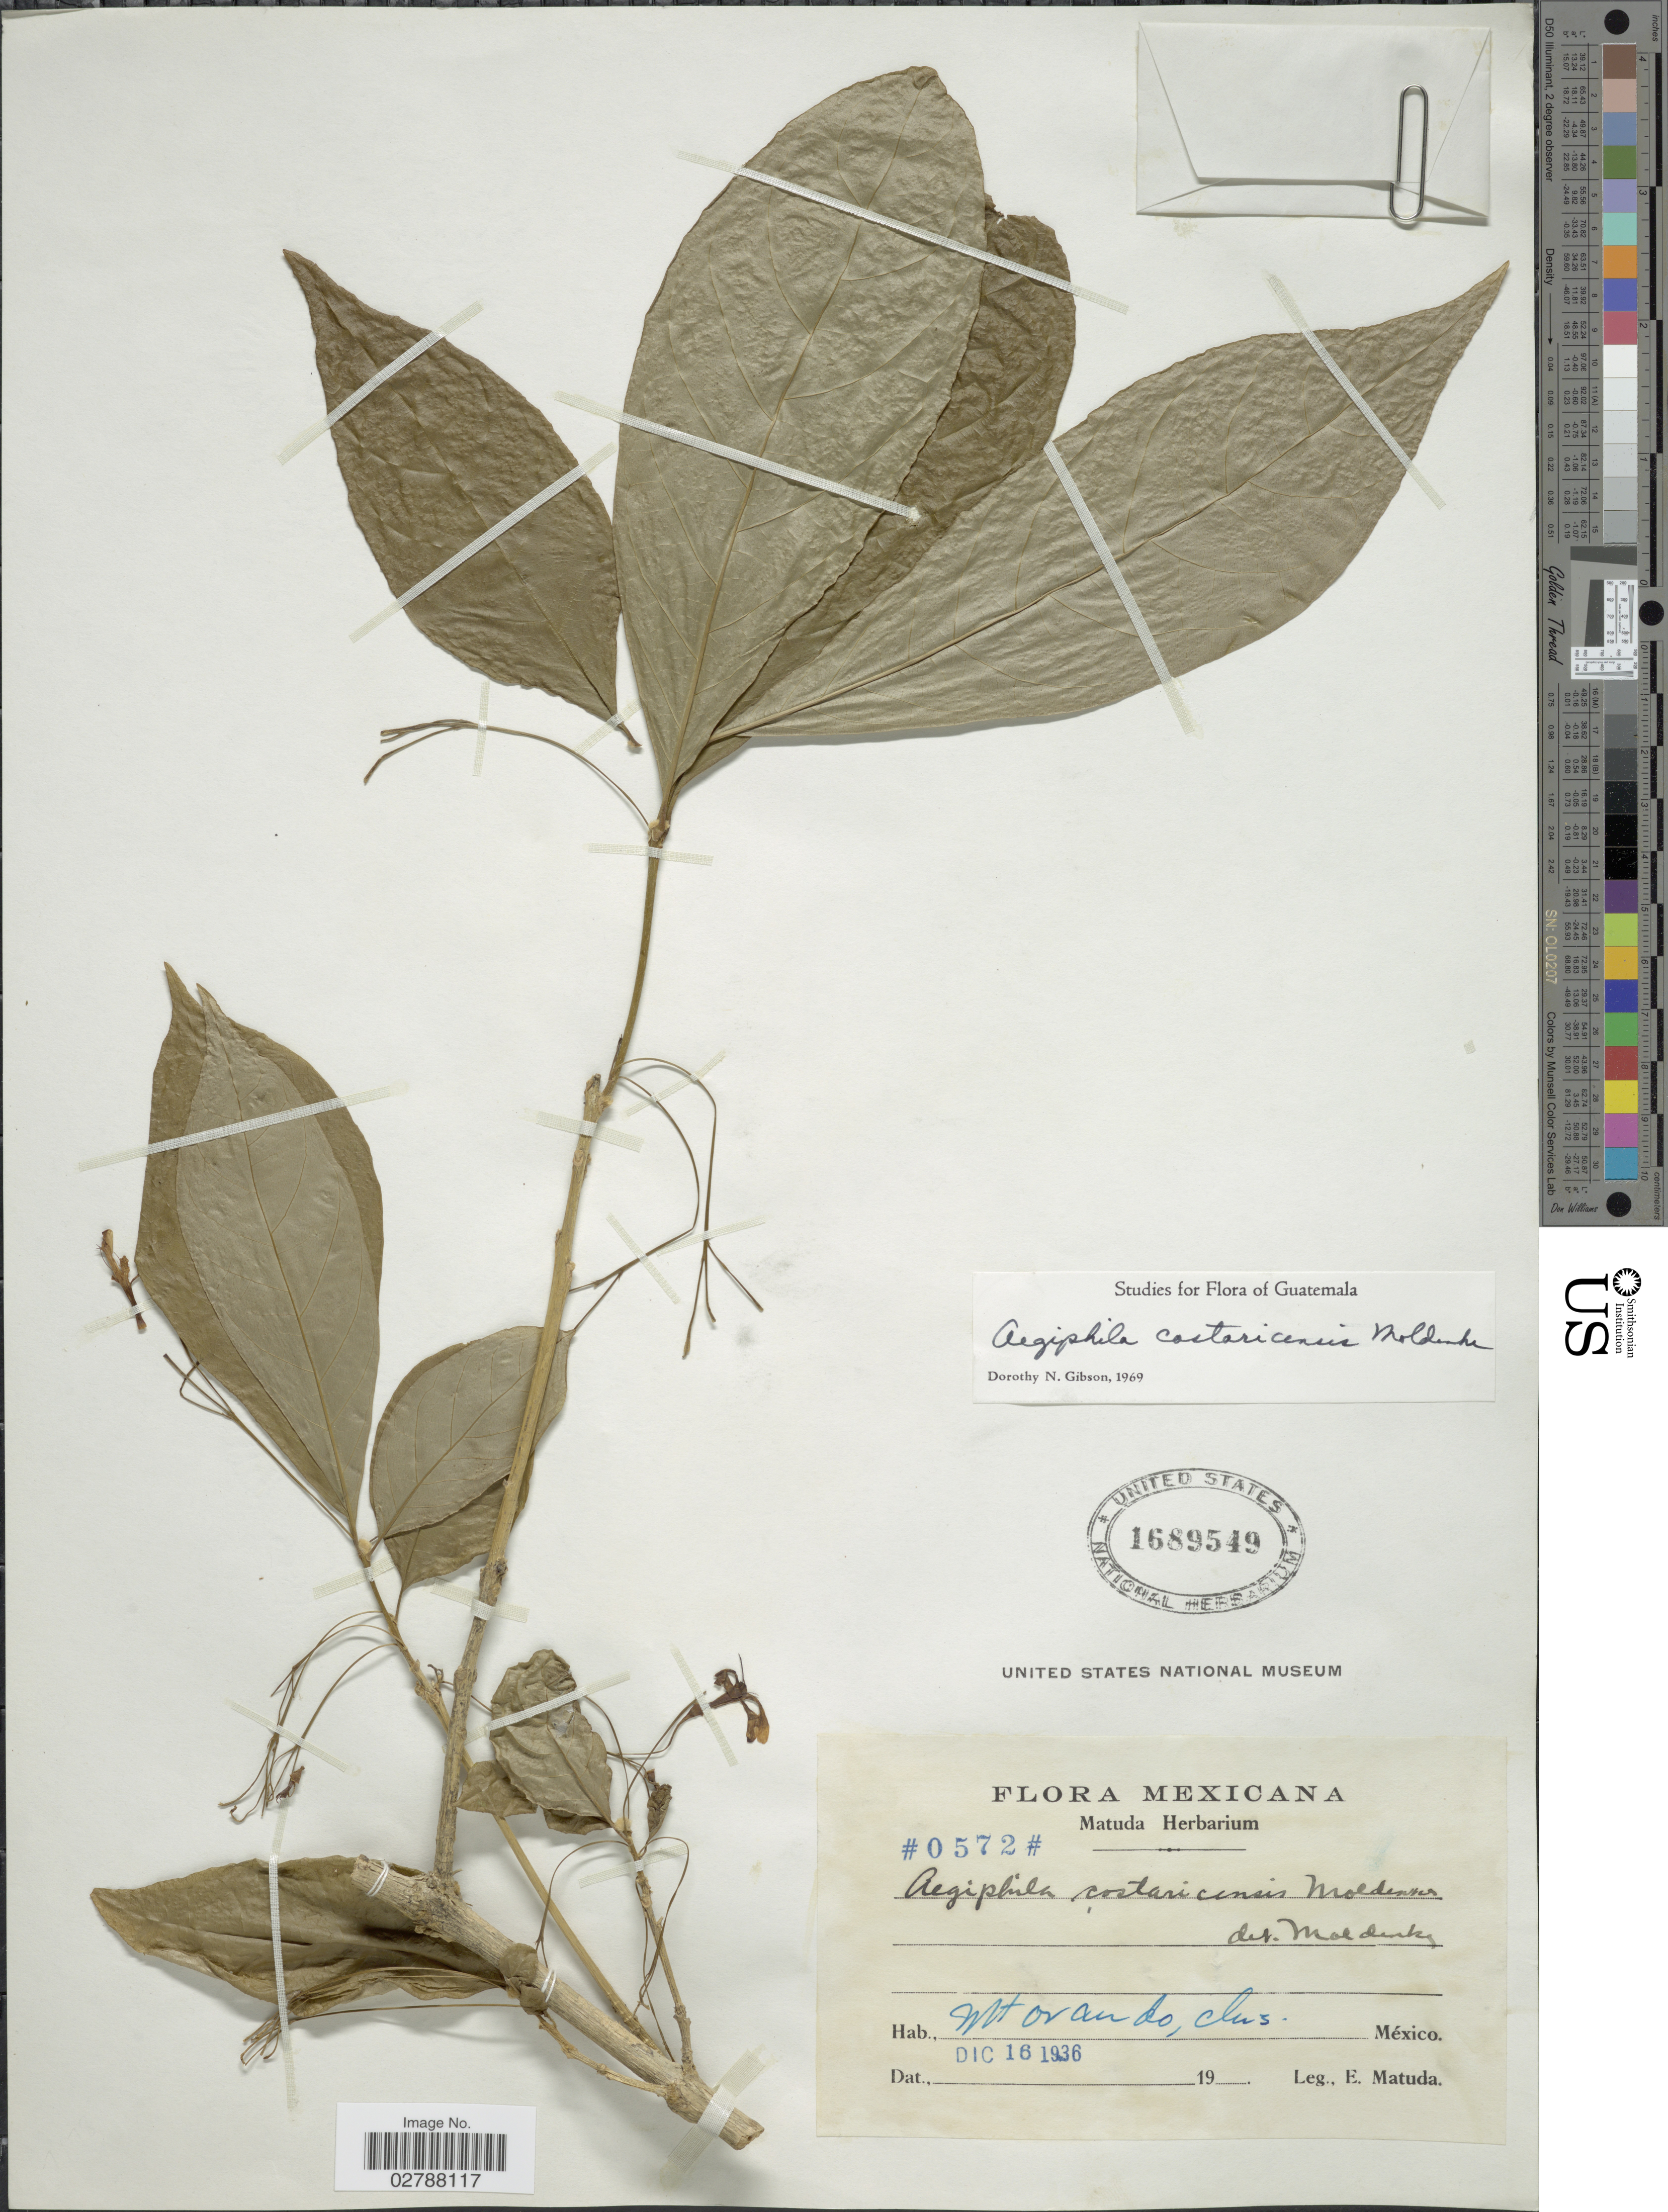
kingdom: Plantae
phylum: Tracheophyta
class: Magnoliopsida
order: Lamiales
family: Lamiaceae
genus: Aegiphila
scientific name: Aegiphila costaricensis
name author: Moldenke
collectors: E. Matuda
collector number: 0572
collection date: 1936-12-16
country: Mexico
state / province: Chiapas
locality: Mt. Ovando.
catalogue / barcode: US 1689549